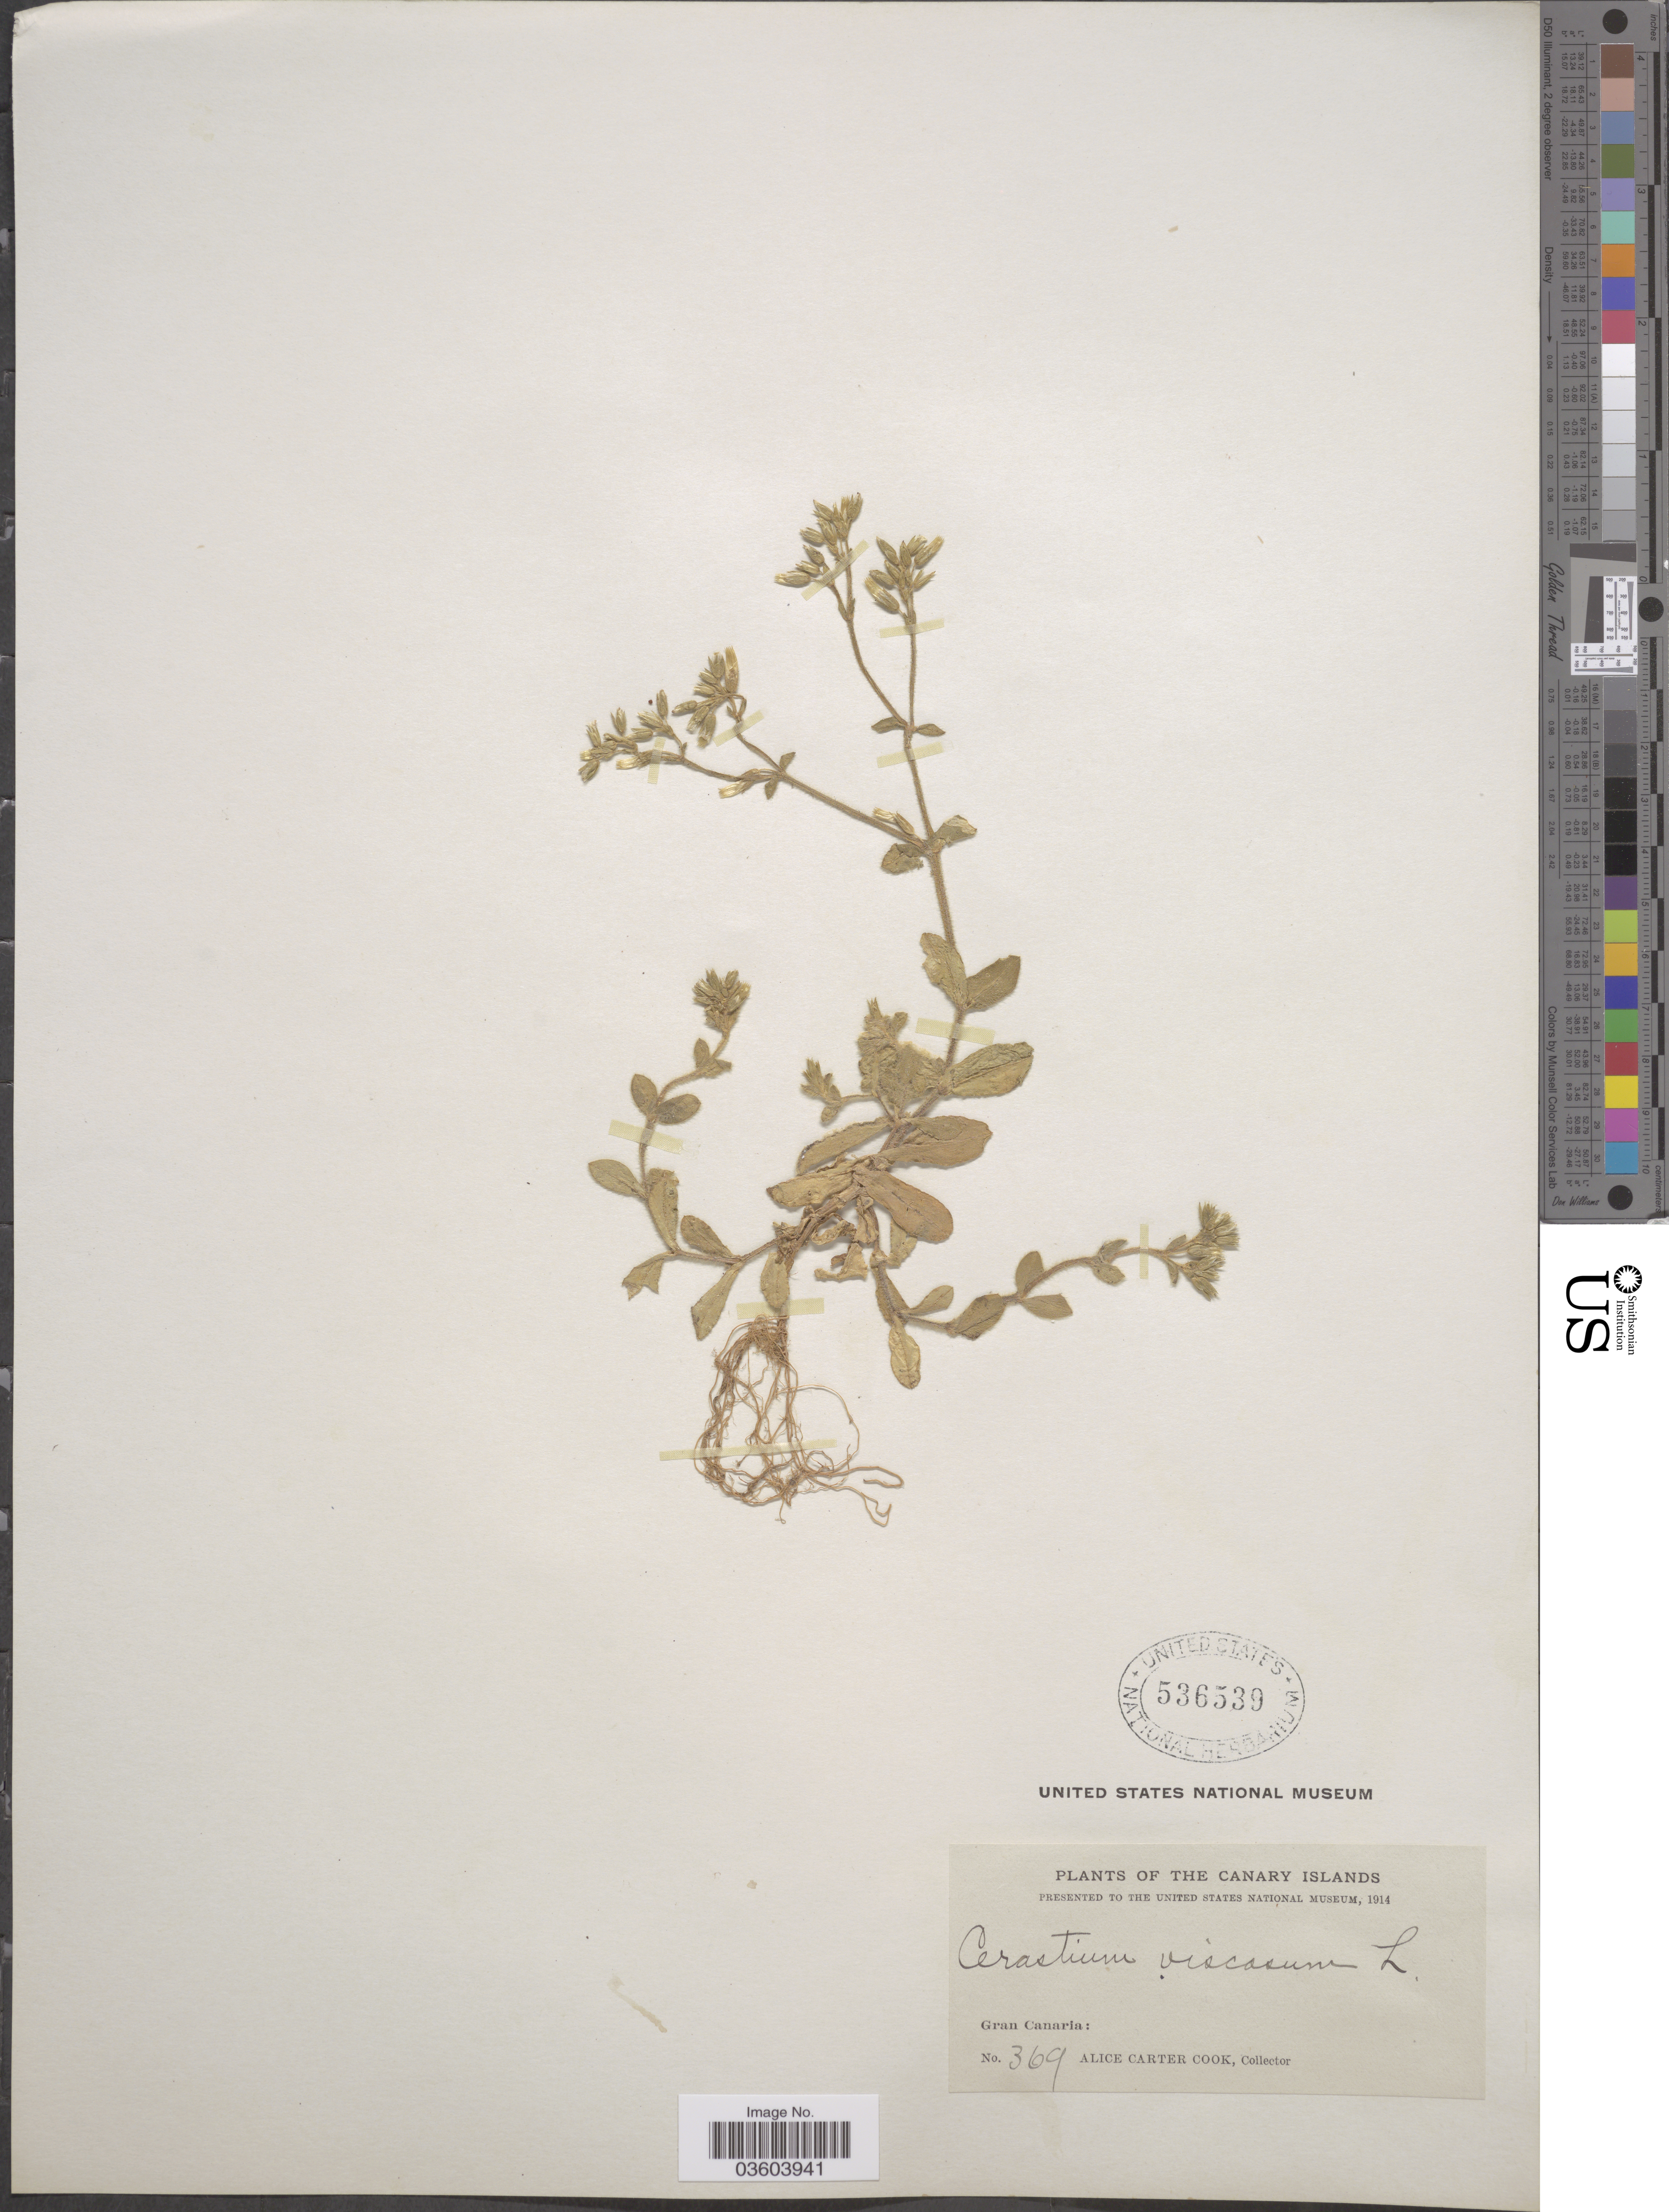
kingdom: Plantae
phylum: Tracheophyta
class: Magnoliopsida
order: Caryophyllales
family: Caryophyllaceae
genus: Cerastium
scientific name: Cerastium viscosum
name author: L.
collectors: Alice C. Cook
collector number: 369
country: Spain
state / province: Canarias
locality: The Canary Islands. Gran Canaria.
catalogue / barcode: US 536539